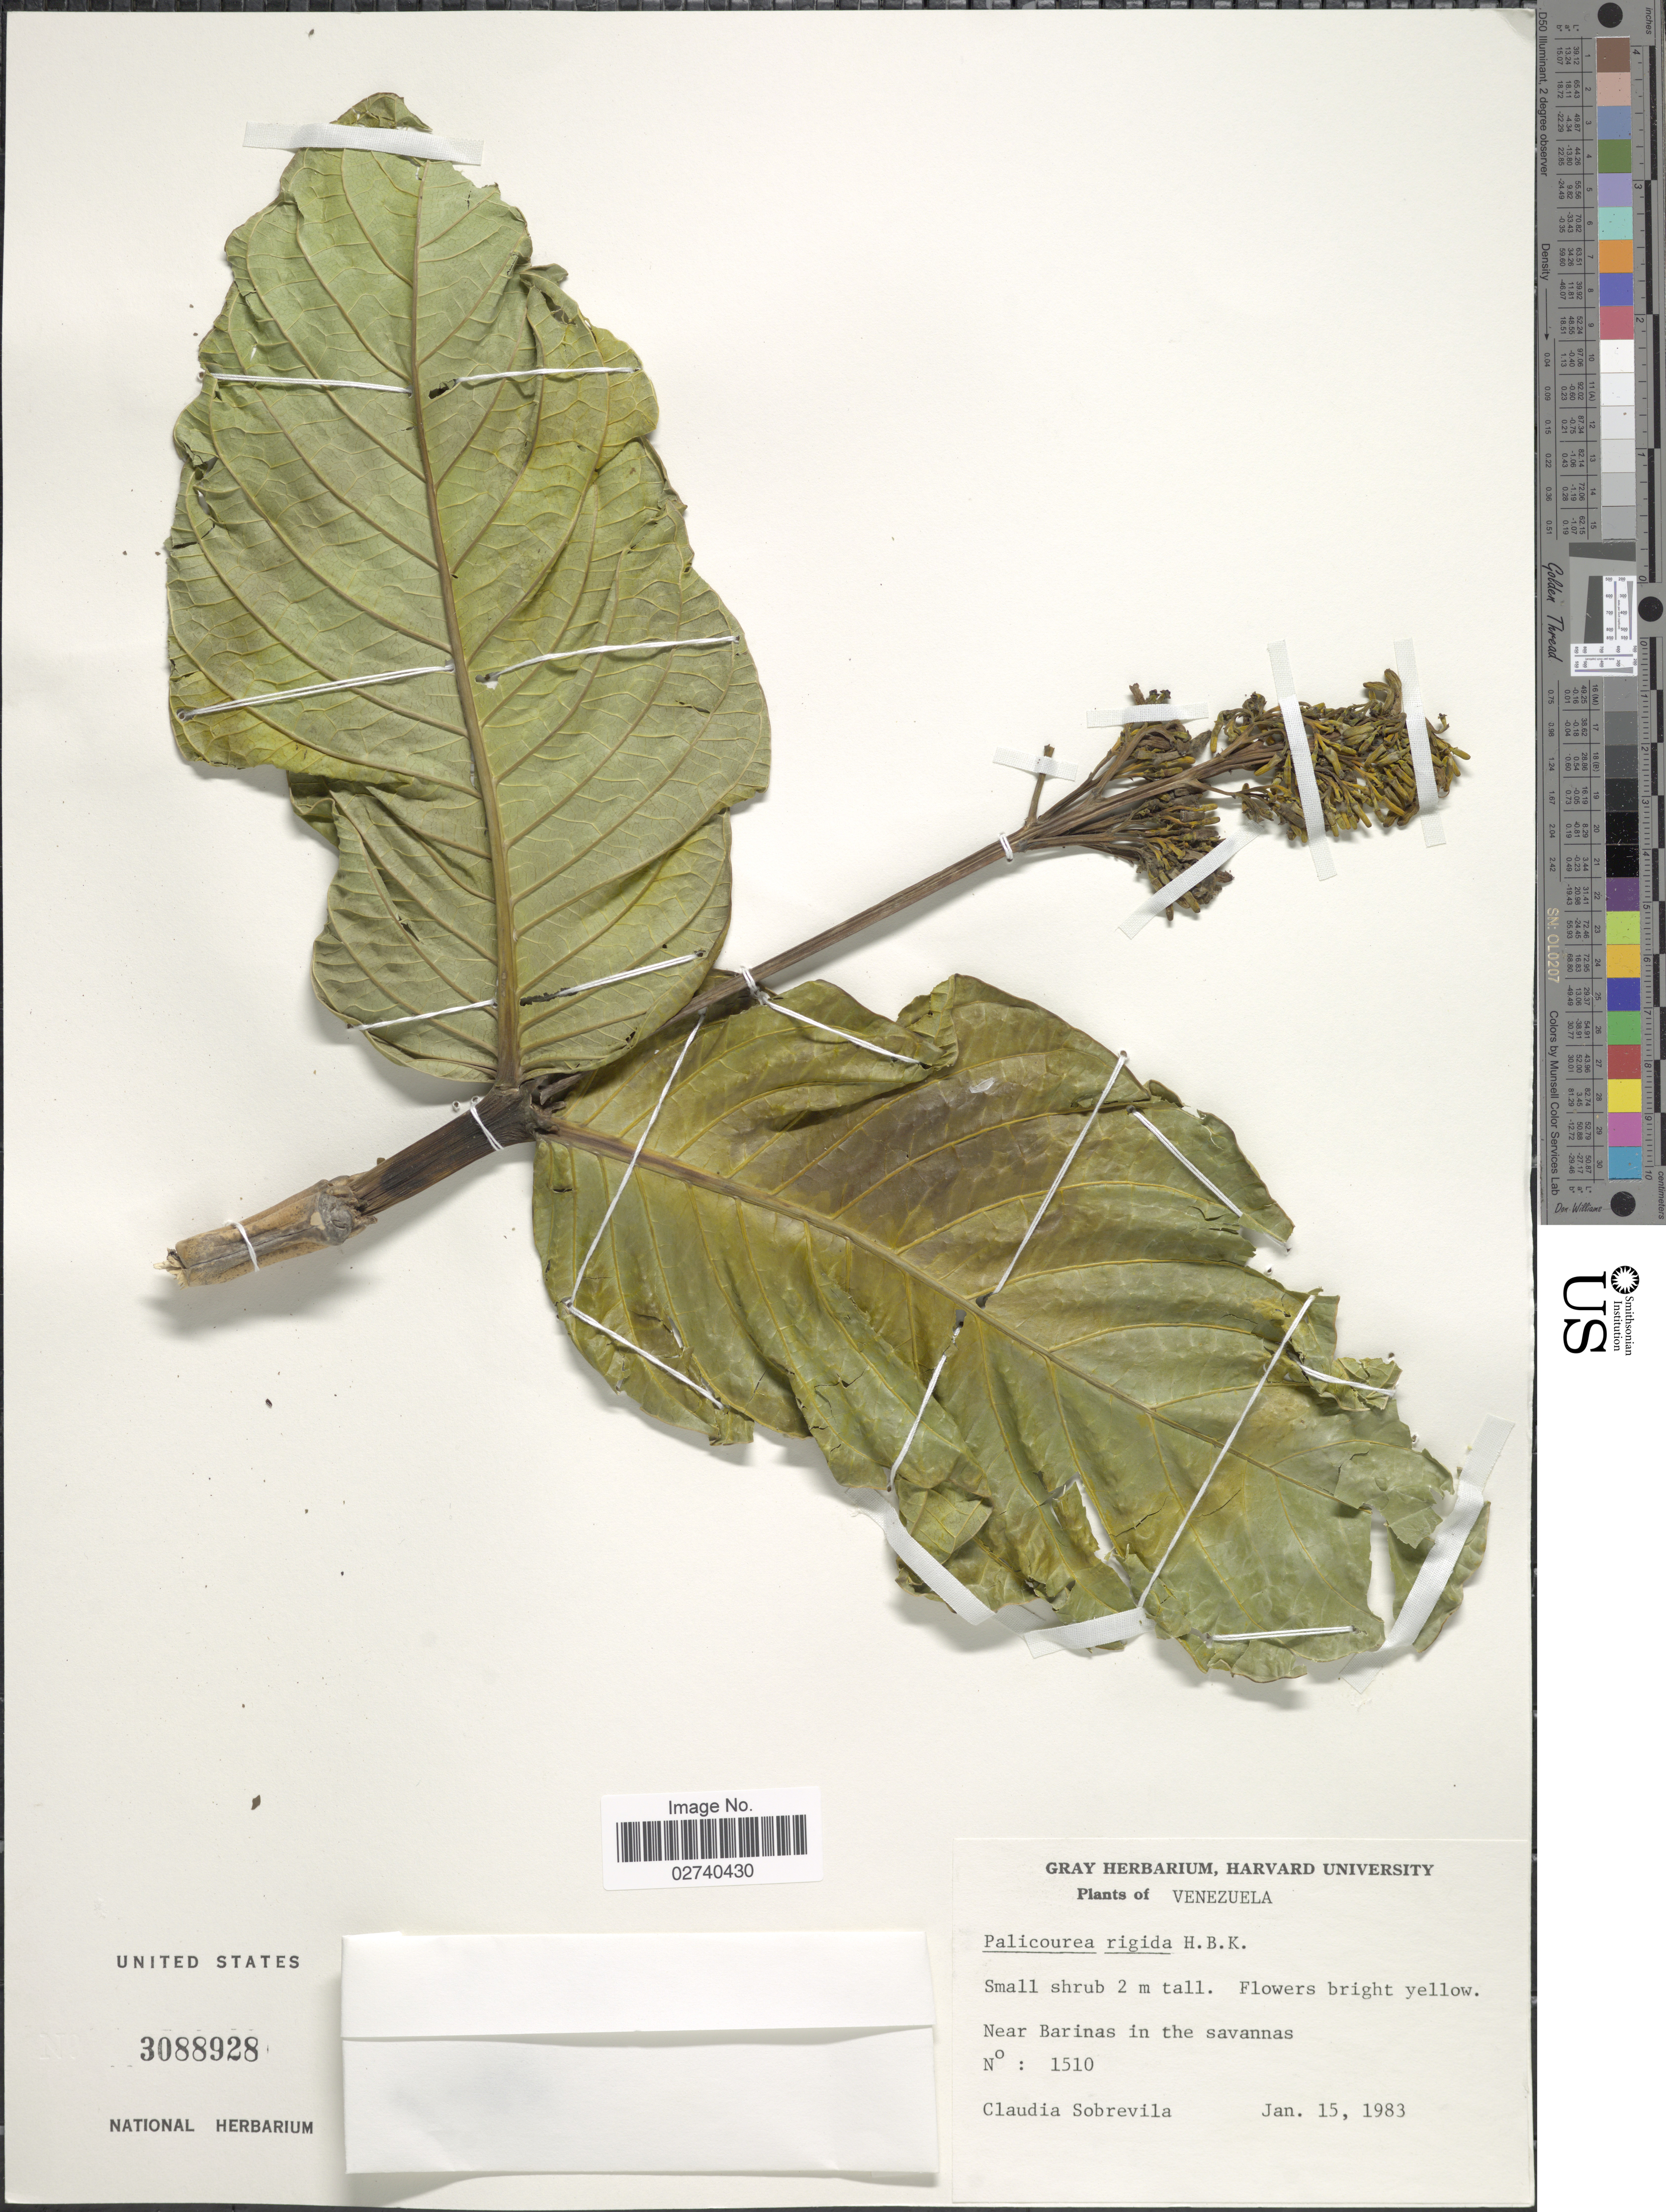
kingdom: Plantae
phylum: Tracheophyta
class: Magnoliopsida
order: Gentianales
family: Rubiaceae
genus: Palicourea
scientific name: Palicourea rigida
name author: Kunth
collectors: C. Sobrevila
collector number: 1510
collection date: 1983-01-15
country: Venezuela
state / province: Barinas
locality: Near Barinas in the savannas.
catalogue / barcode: US 3088928